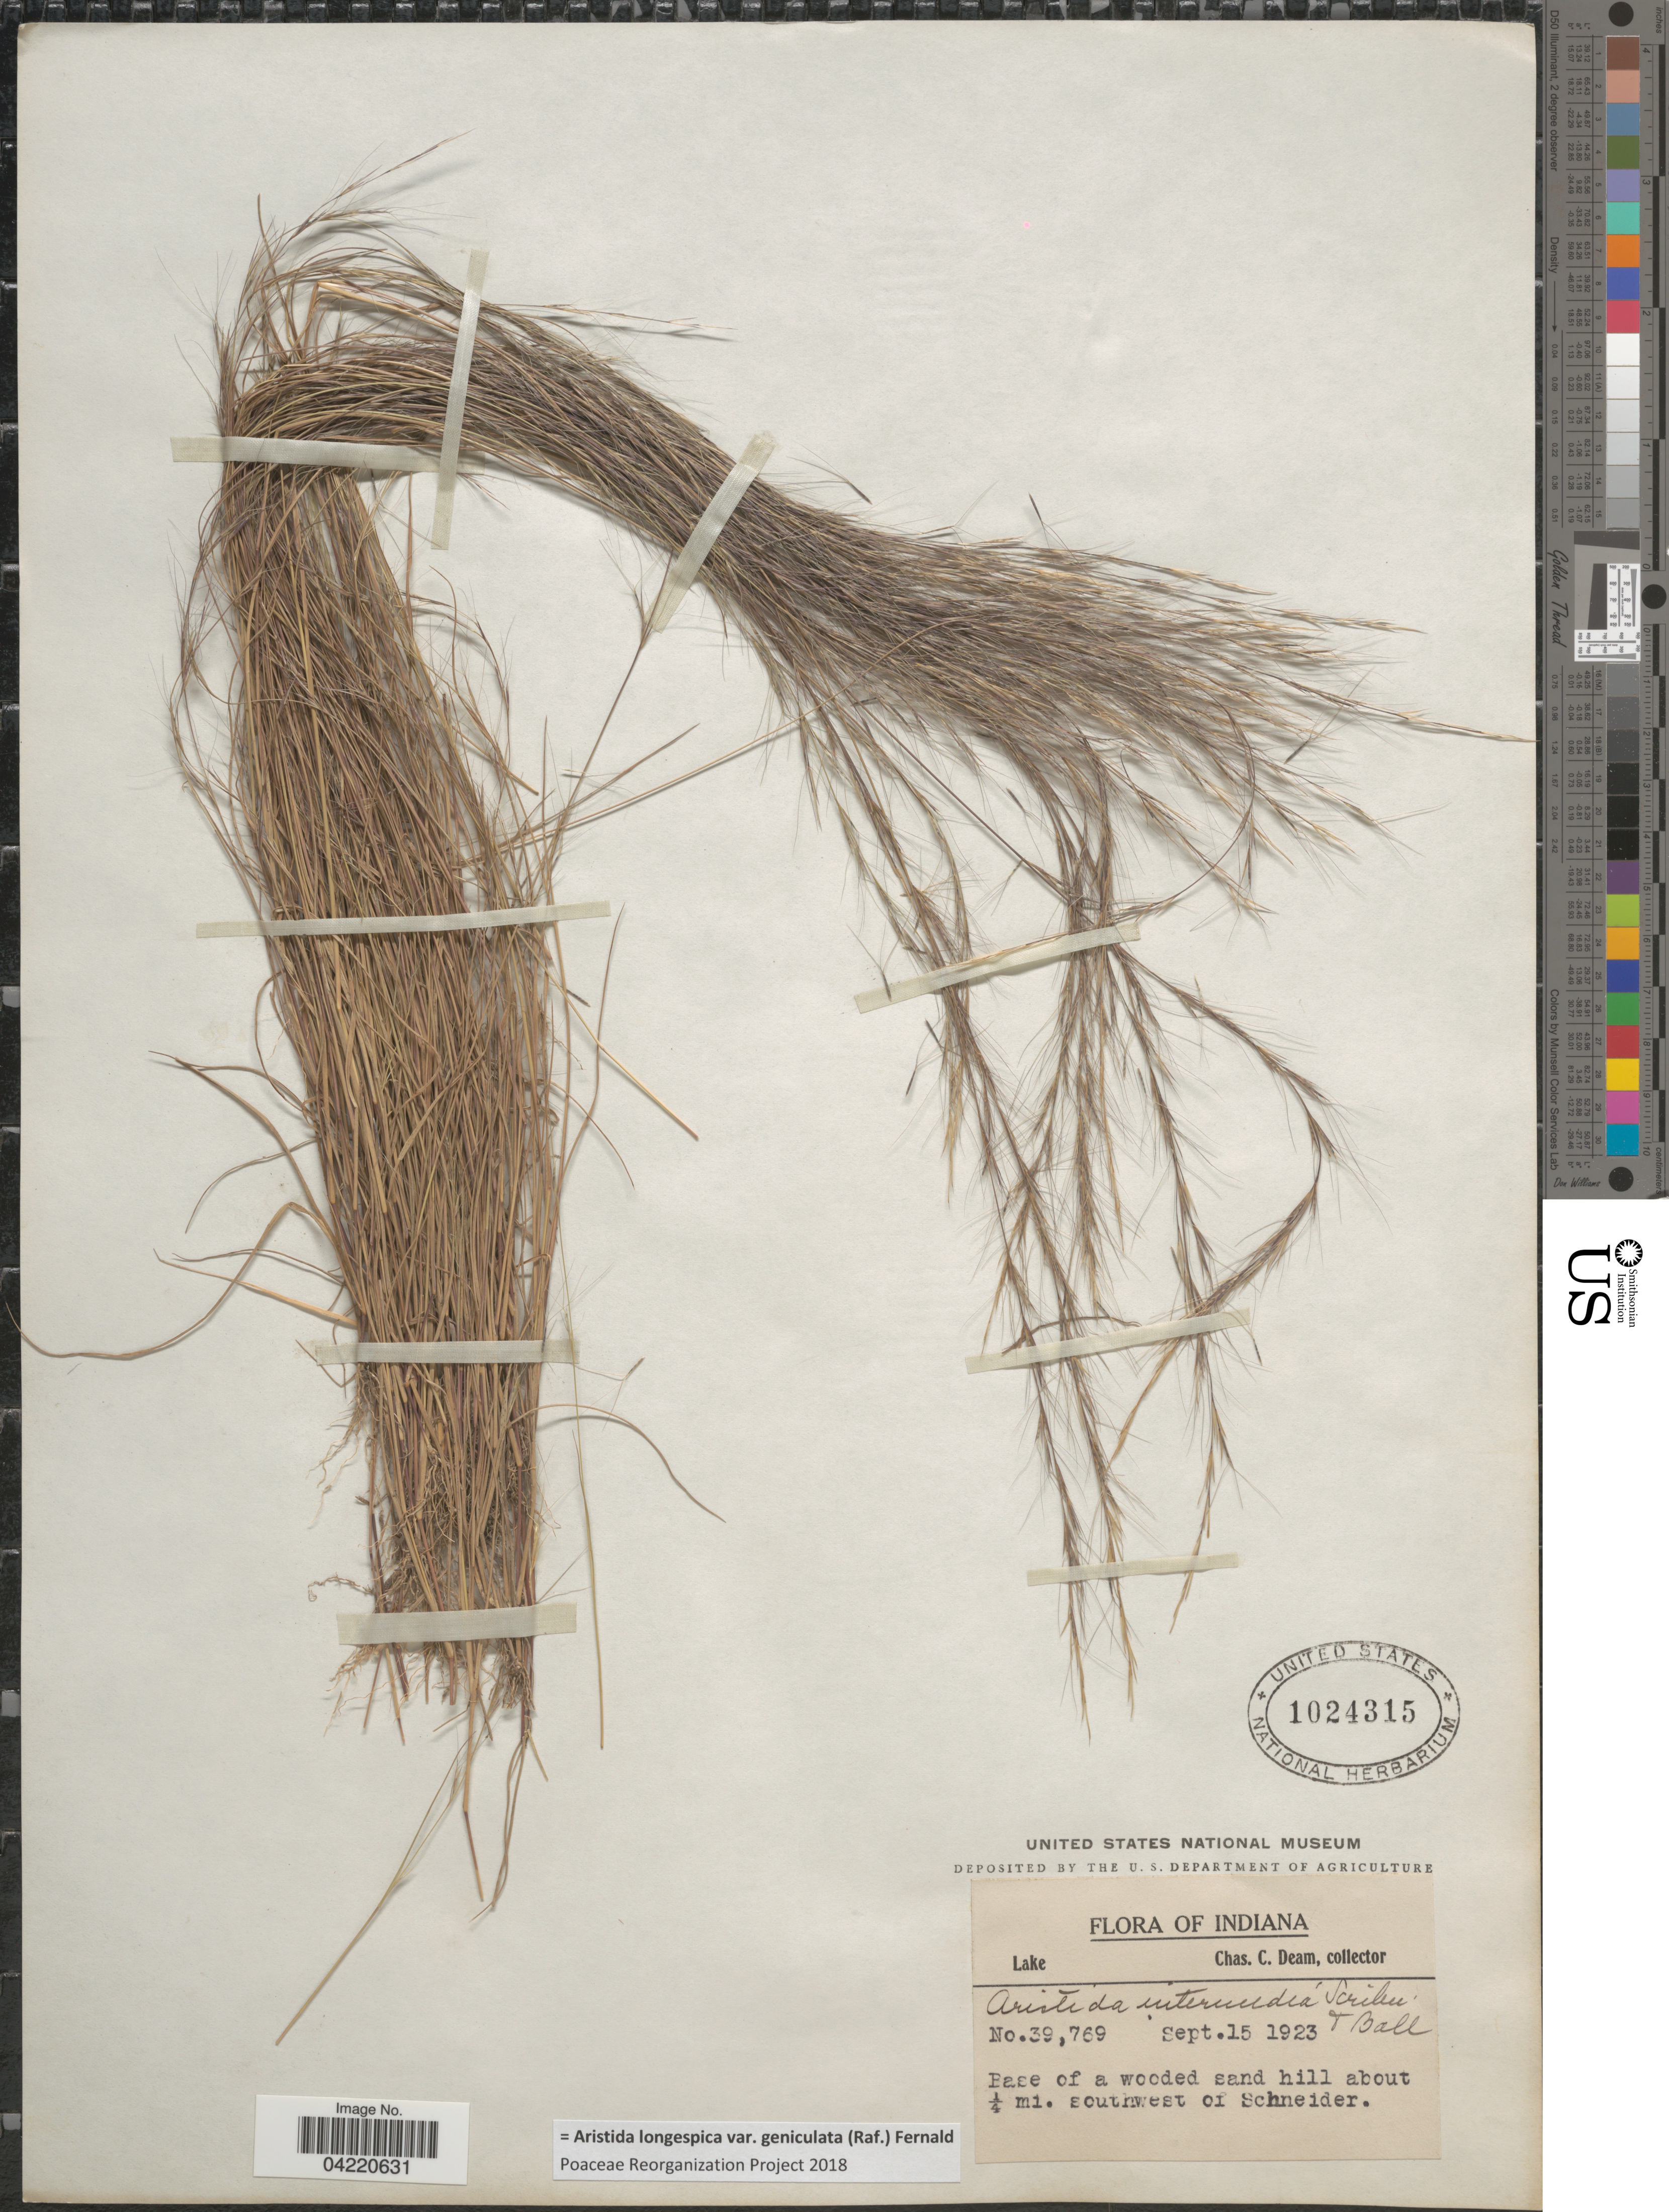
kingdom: Plantae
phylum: Tracheophyta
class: Liliopsida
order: Poales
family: Poaceae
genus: Aristida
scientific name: Aristida longespica var. geniculata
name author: (Raf.) Fernald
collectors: C. C. Deam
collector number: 39769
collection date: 1923-09-15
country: United States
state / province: Indiana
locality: Lake. Base of a wooded sand hill about ¼ mi. southwest of Schneider.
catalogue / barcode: US 1024315